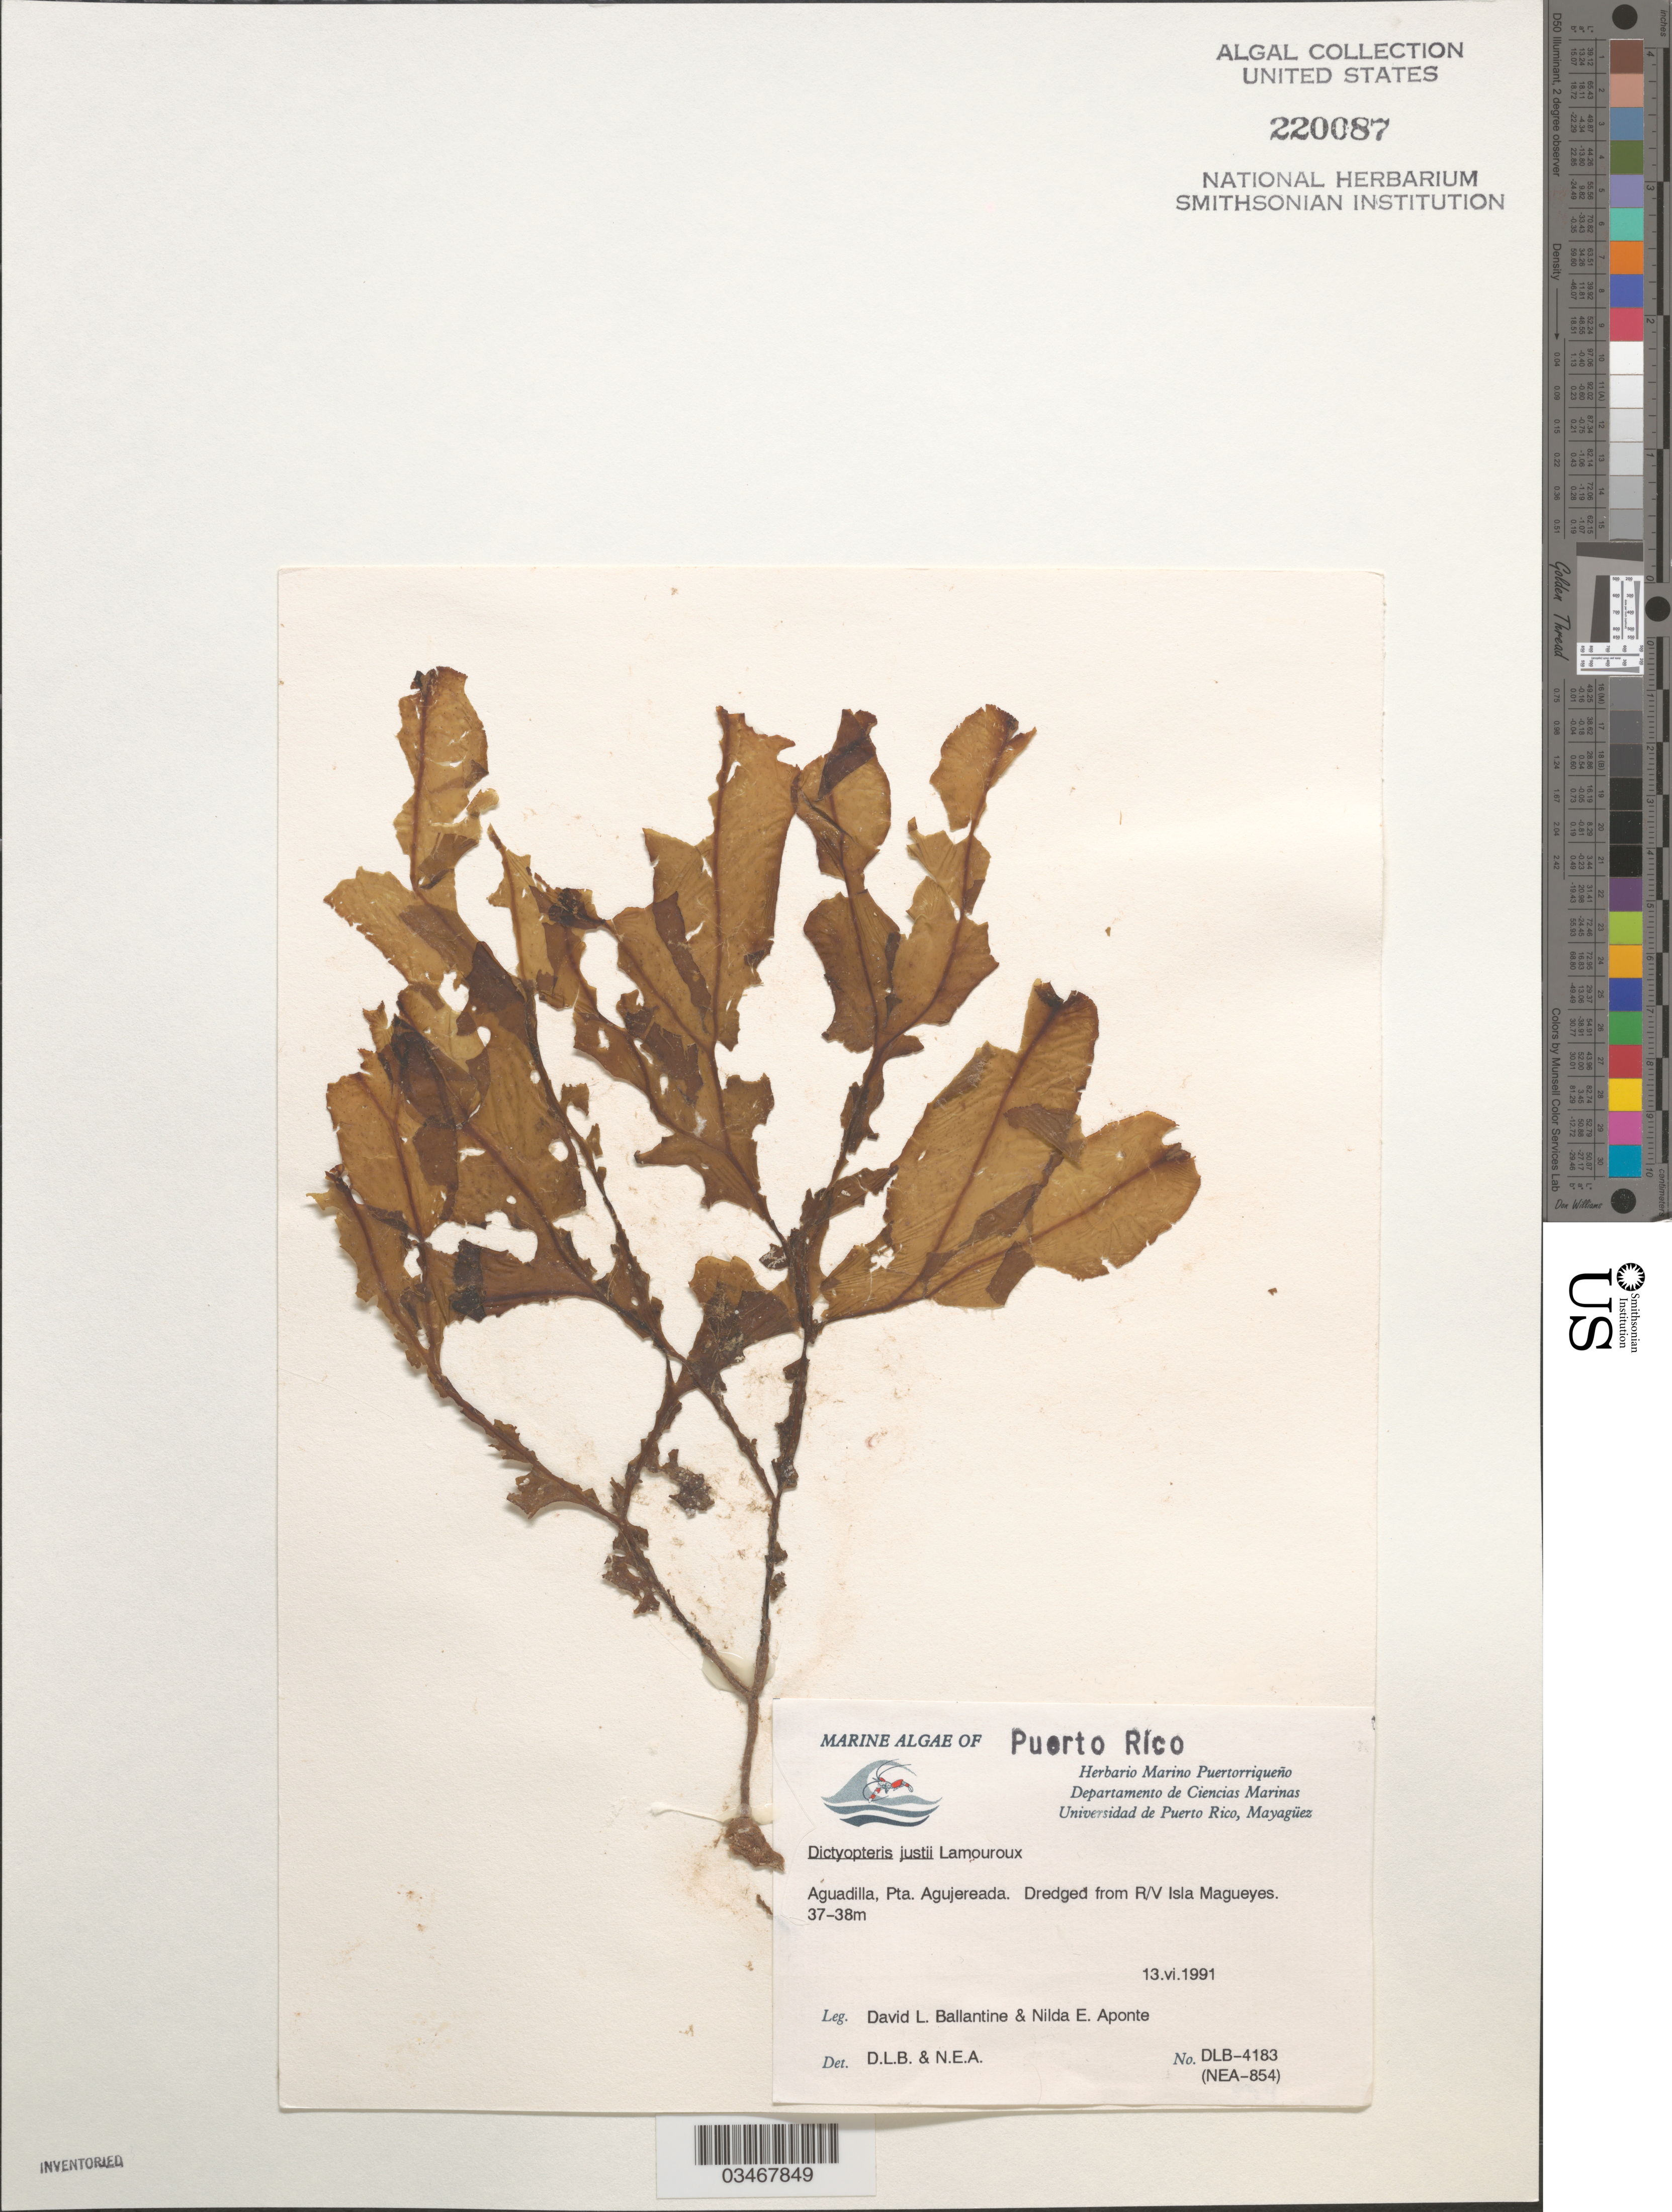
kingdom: Chromista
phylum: Ochrophyta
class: Phaeophyceae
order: Dictyotales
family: Dictyotaceae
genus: Dictyopteris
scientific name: Dictyopteris justii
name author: J.V.Lamouroux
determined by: Ballantine, D. L.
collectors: D.L. Ballantine & N. E. Aponte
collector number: DLB 4183, NEA 854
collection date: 1991-06-13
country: Puerto Rico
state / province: Aguadilla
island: Isla Magueyes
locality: Pta. Agujereada. Dredged from R/V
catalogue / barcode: US 220087